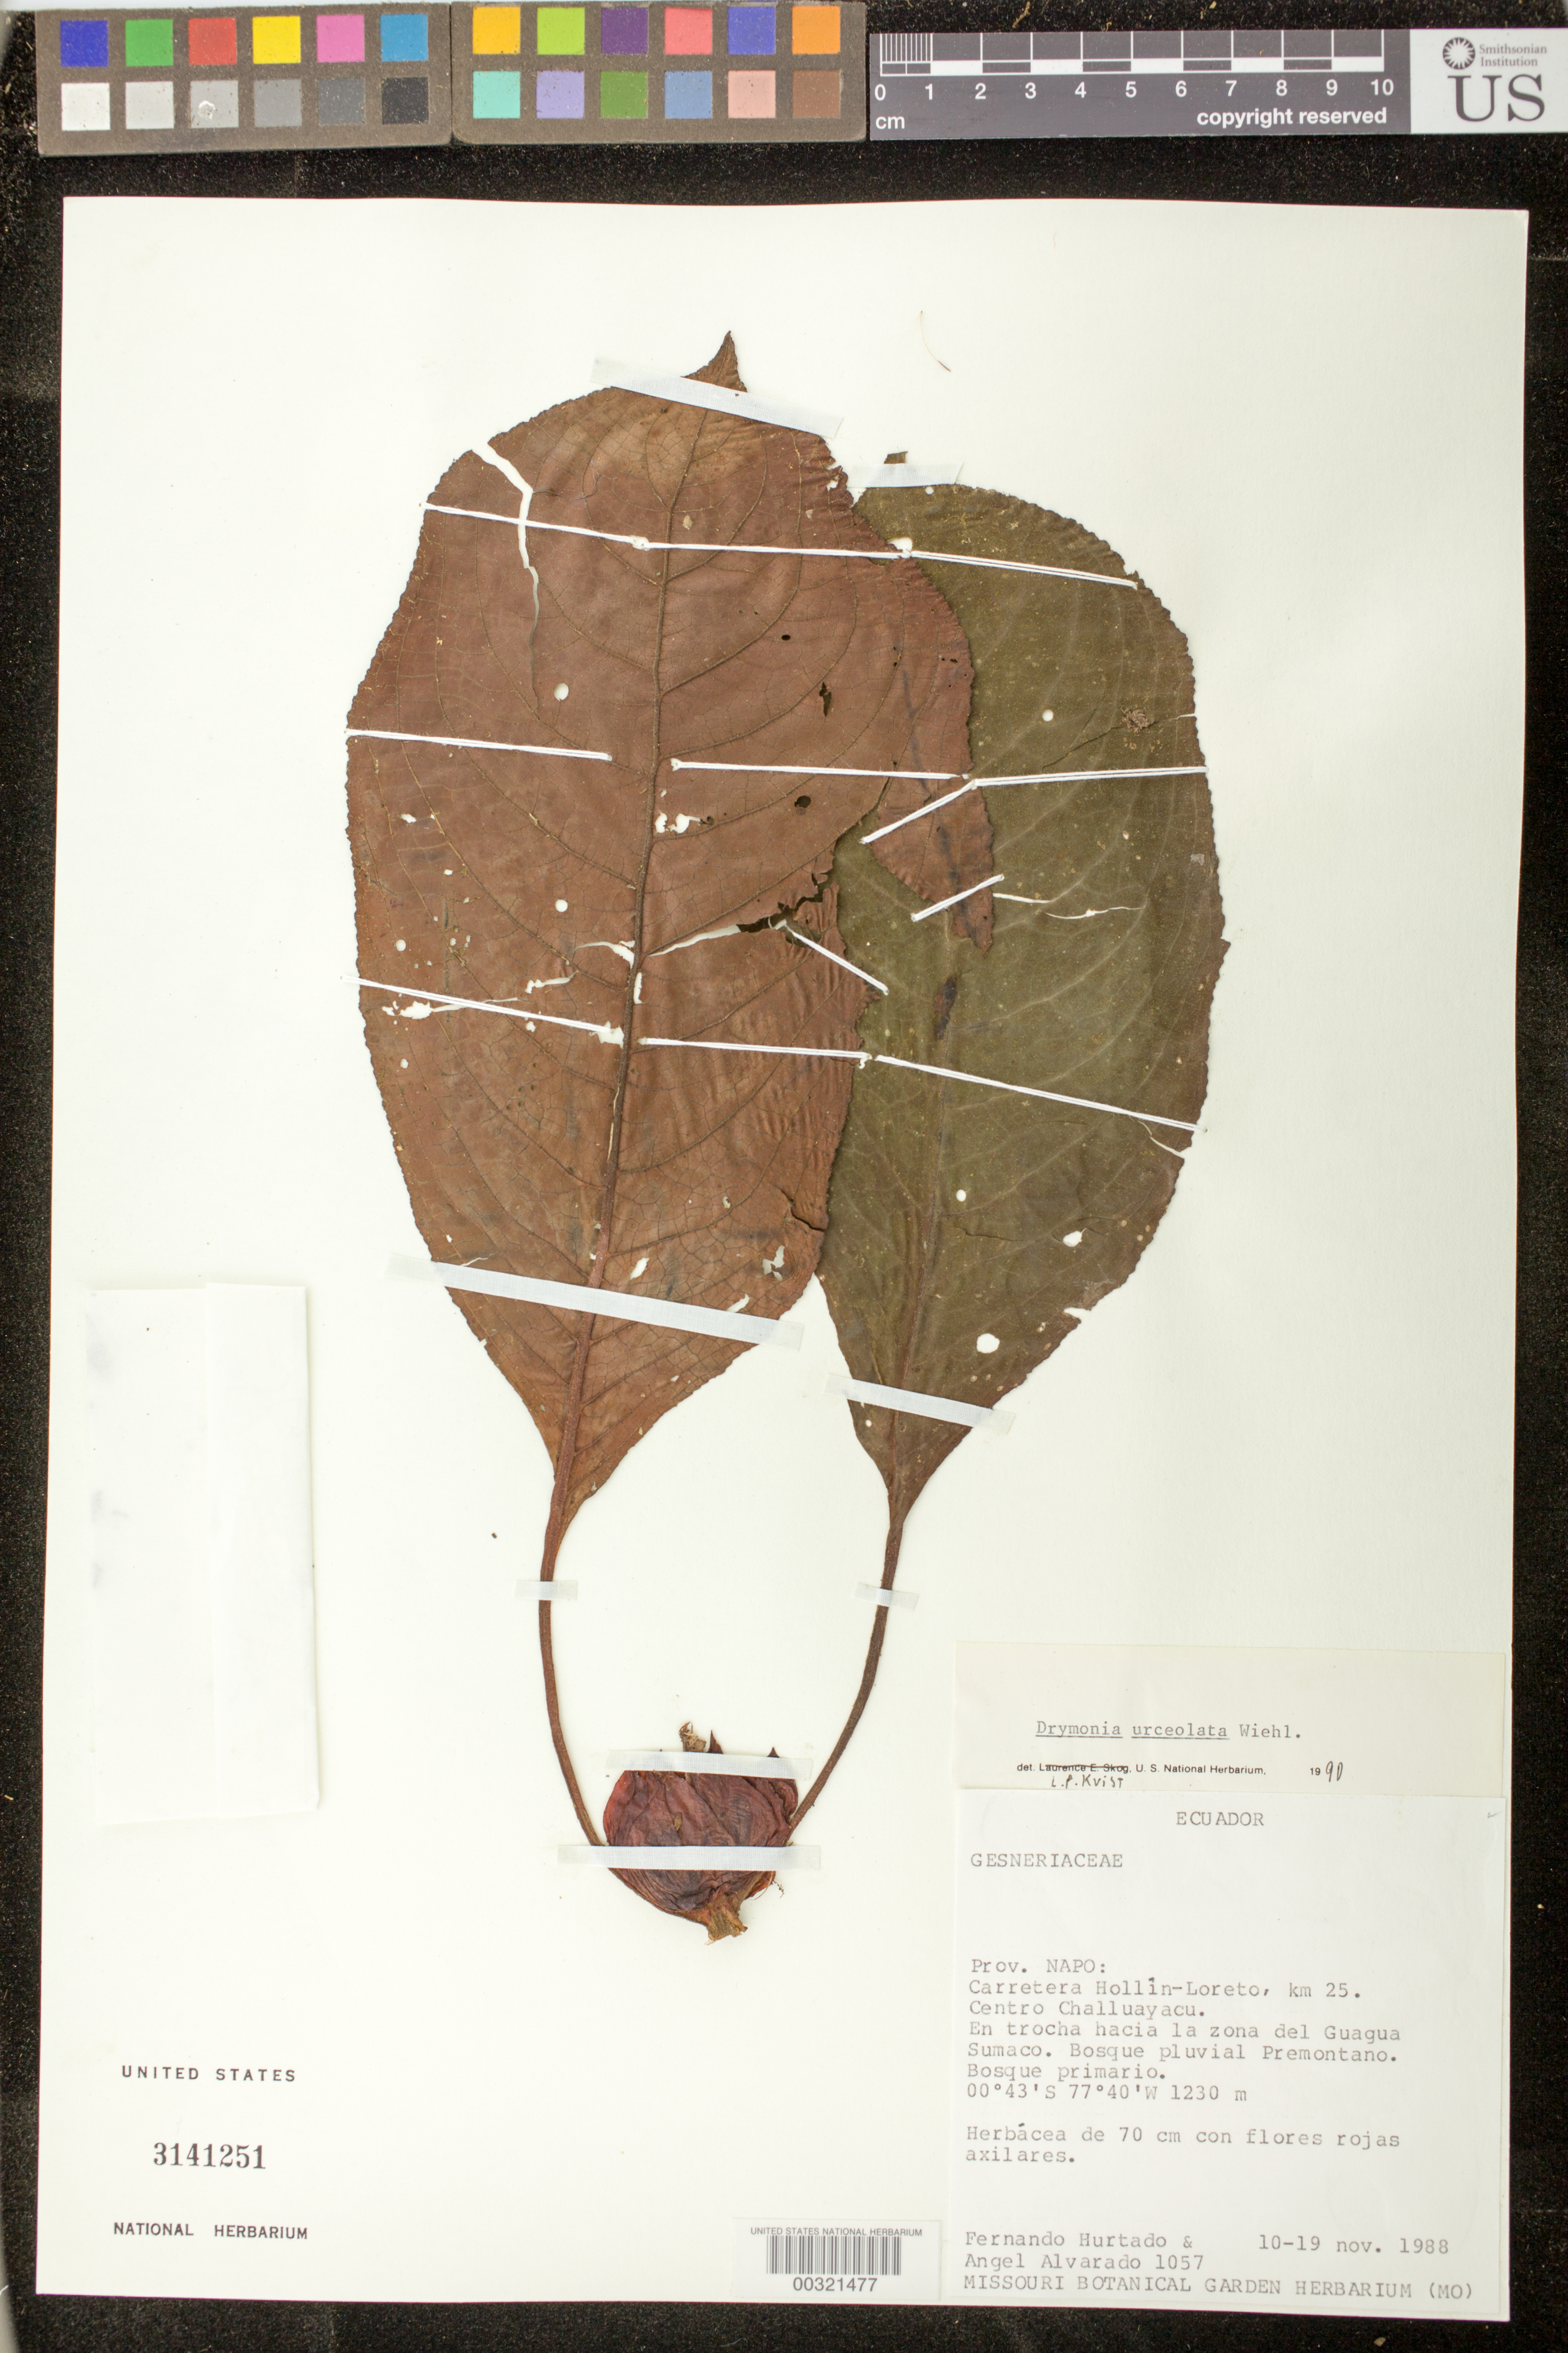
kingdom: Plantae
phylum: Tracheophyta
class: Magnoliopsida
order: Lamiales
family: Gesneriaceae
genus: Drymonia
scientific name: Drymonia urceolata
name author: Wiehler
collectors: F. Hurtado & A. Alvarado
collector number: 1057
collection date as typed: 10-19 Nov 1988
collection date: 1988-11-10/1988-11-19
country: Ecuador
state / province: Napo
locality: Hollin - Loreto highway, km 25, Centro Challuayacu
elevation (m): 1230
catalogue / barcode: US 3141251